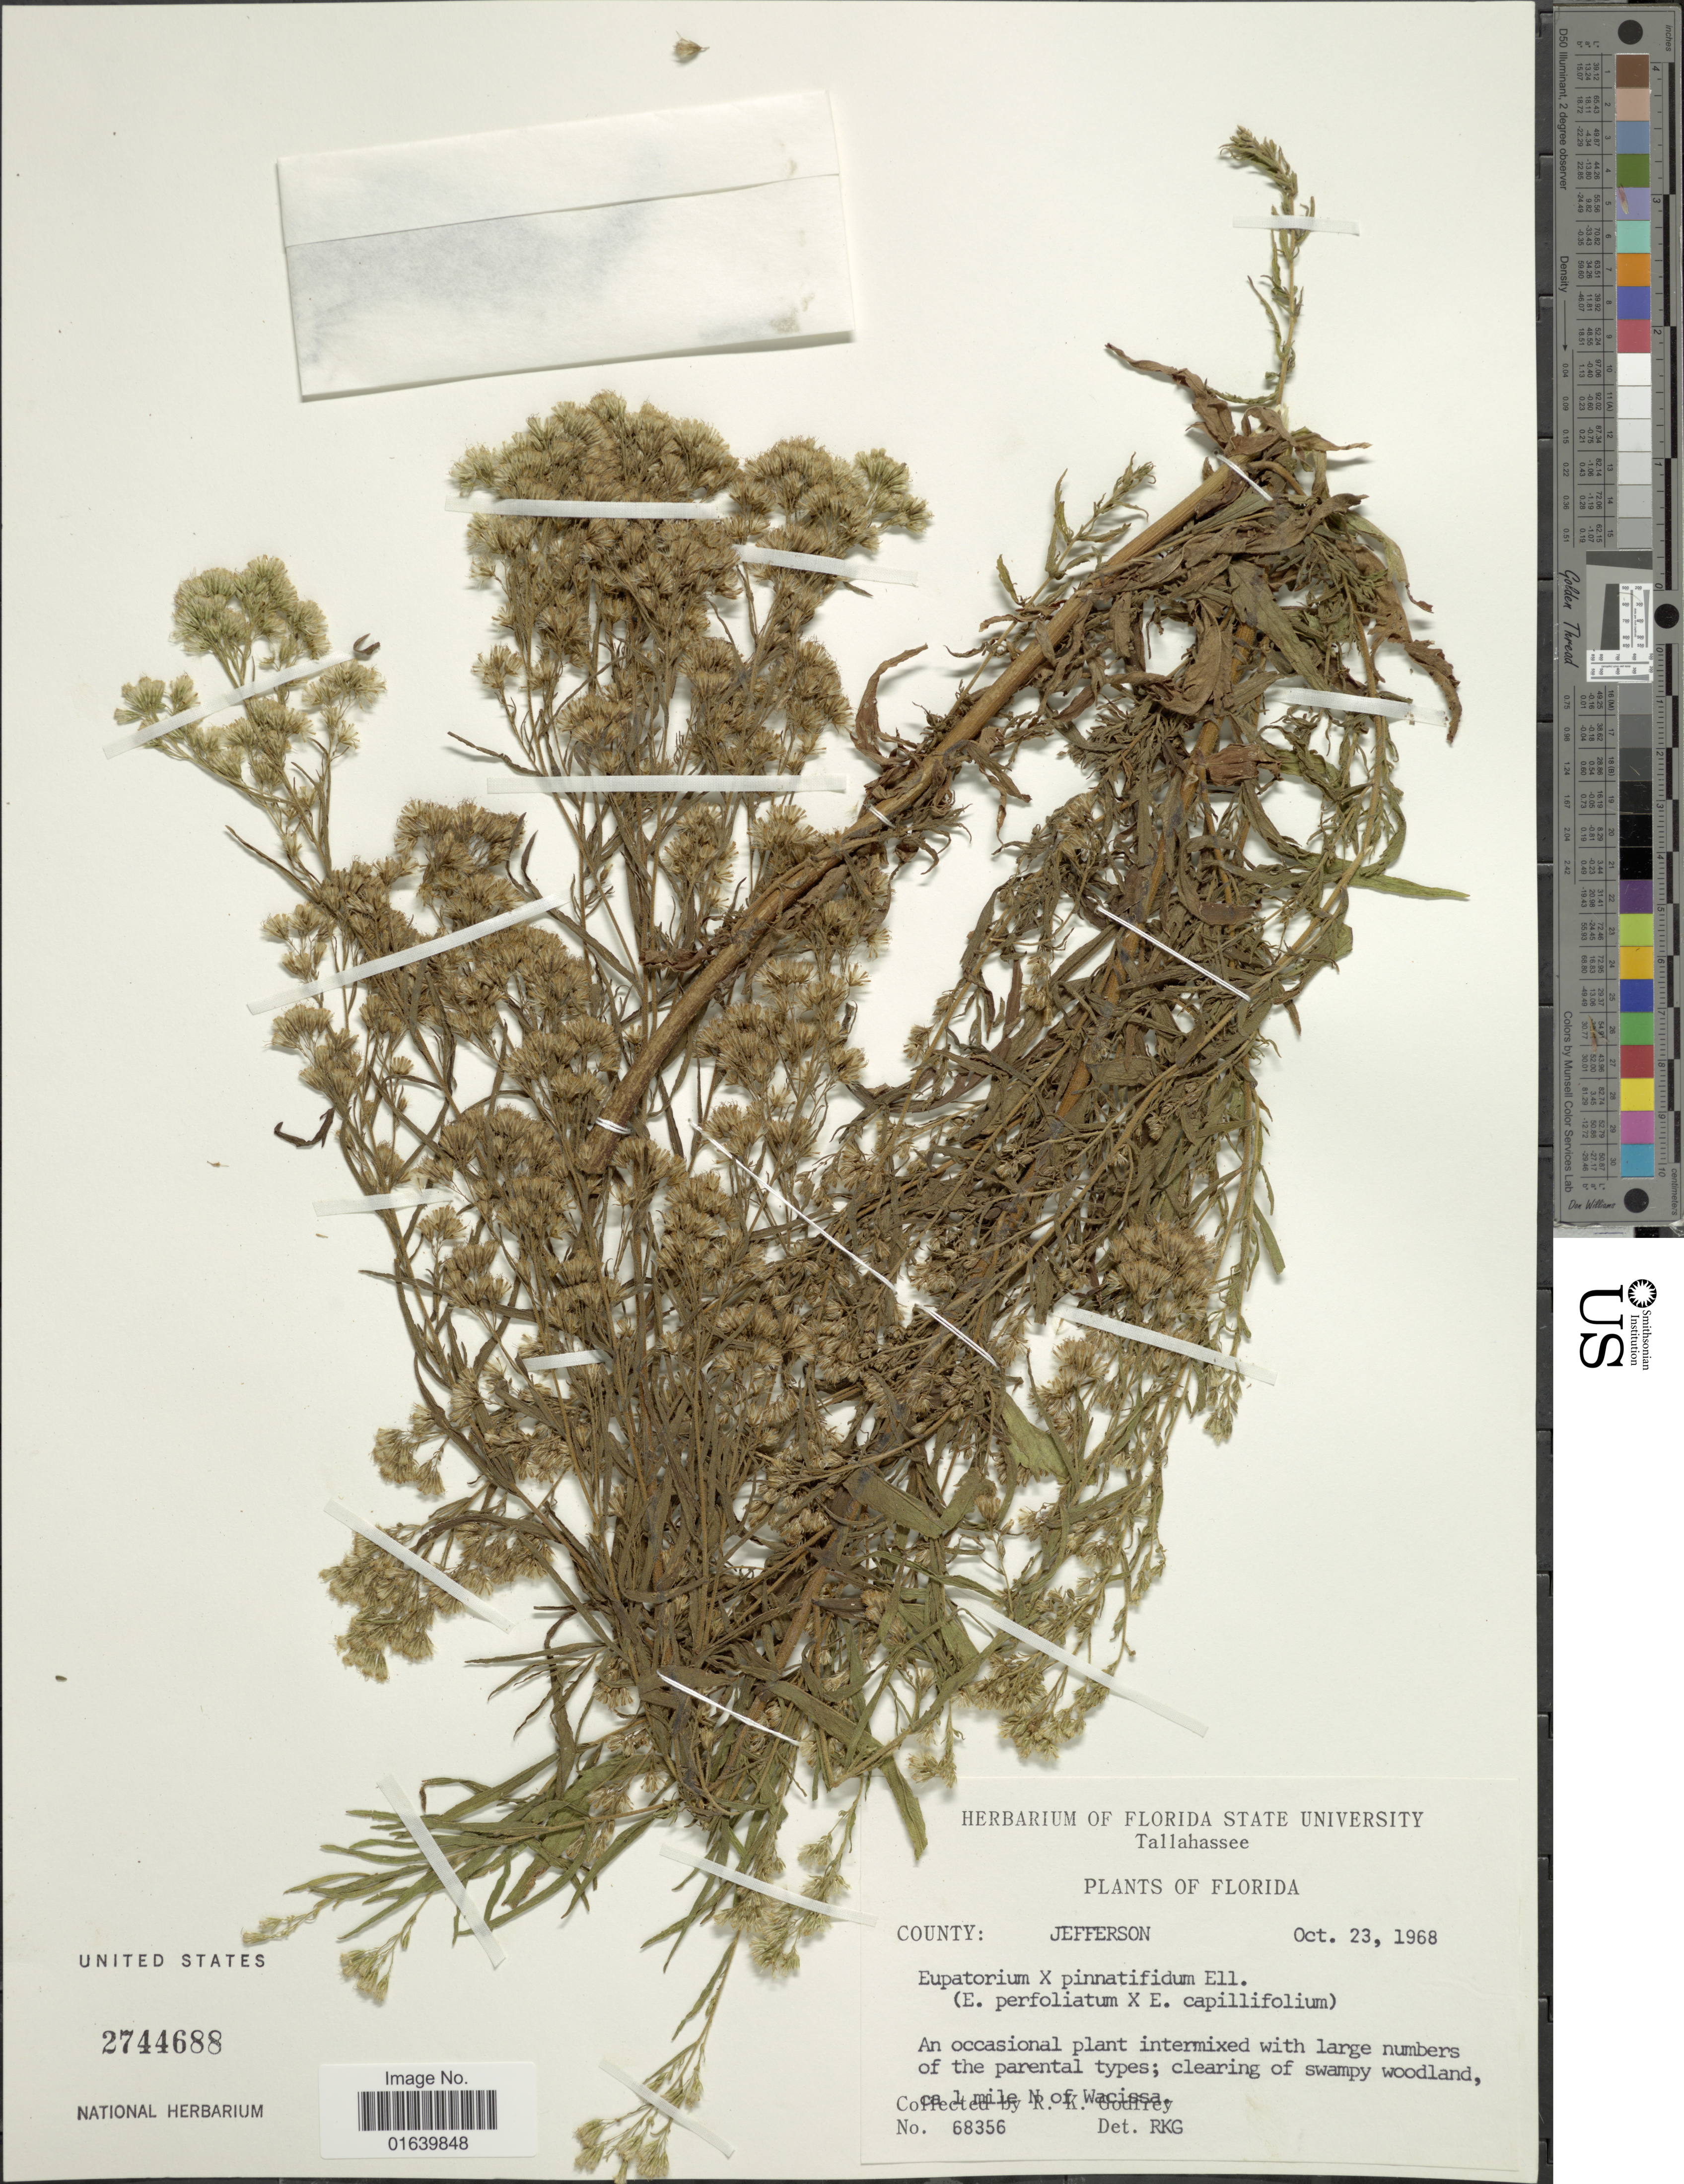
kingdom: Plantae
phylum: Tracheophyta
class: Magnoliopsida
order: Asterales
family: Asteraceae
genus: Eupatorium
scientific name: Eupatorium x pinnatifidum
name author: Elliott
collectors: R. K. Godfrey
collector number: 68356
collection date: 1968-10-23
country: United States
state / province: Florida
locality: Florida, County: Jefferson, ca. 1 miles of Wacissa.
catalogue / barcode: US 2744688